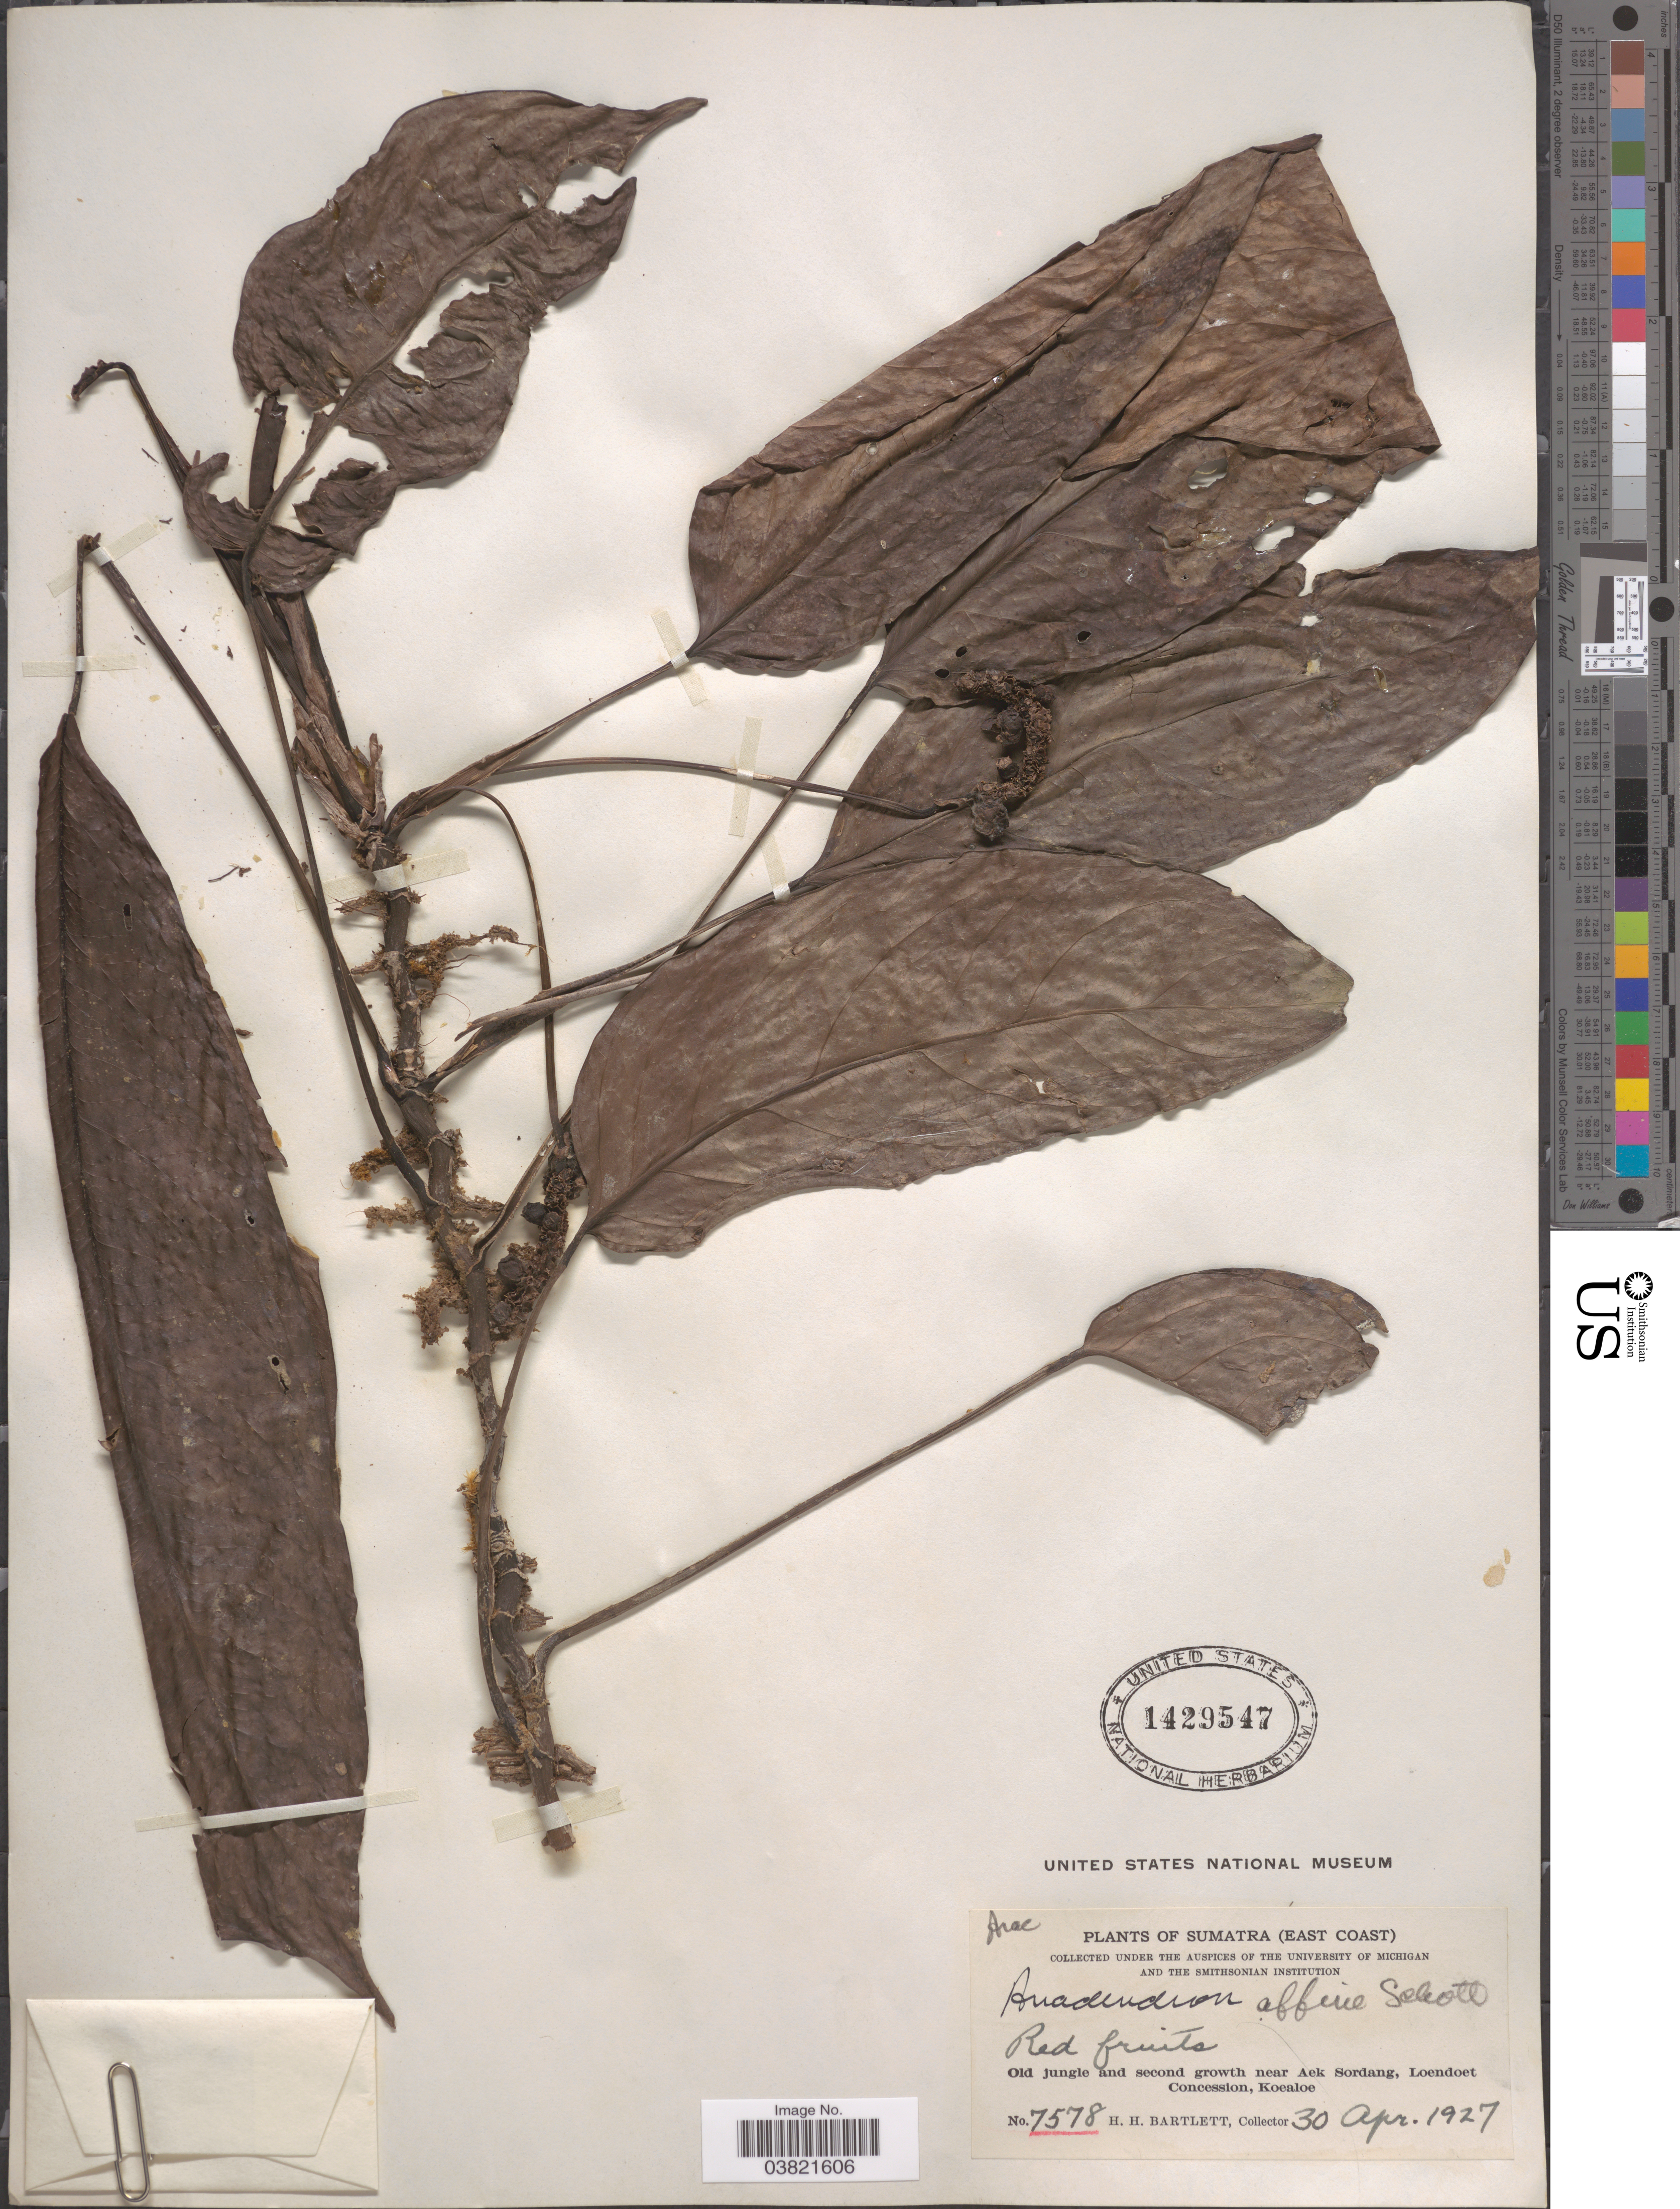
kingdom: Plantae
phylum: Tracheophyta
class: Liliopsida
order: Alismatales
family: Araceae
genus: Anadendrum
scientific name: Anadendrum affine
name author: Schott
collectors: H. H. Bartlett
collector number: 7578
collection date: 1927-04-30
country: Indonesia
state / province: Sumatra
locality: (East Coast). Old jungle and second growth near Aek Sordang, Loendoet Concession, Koealoe.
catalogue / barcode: US 1429547